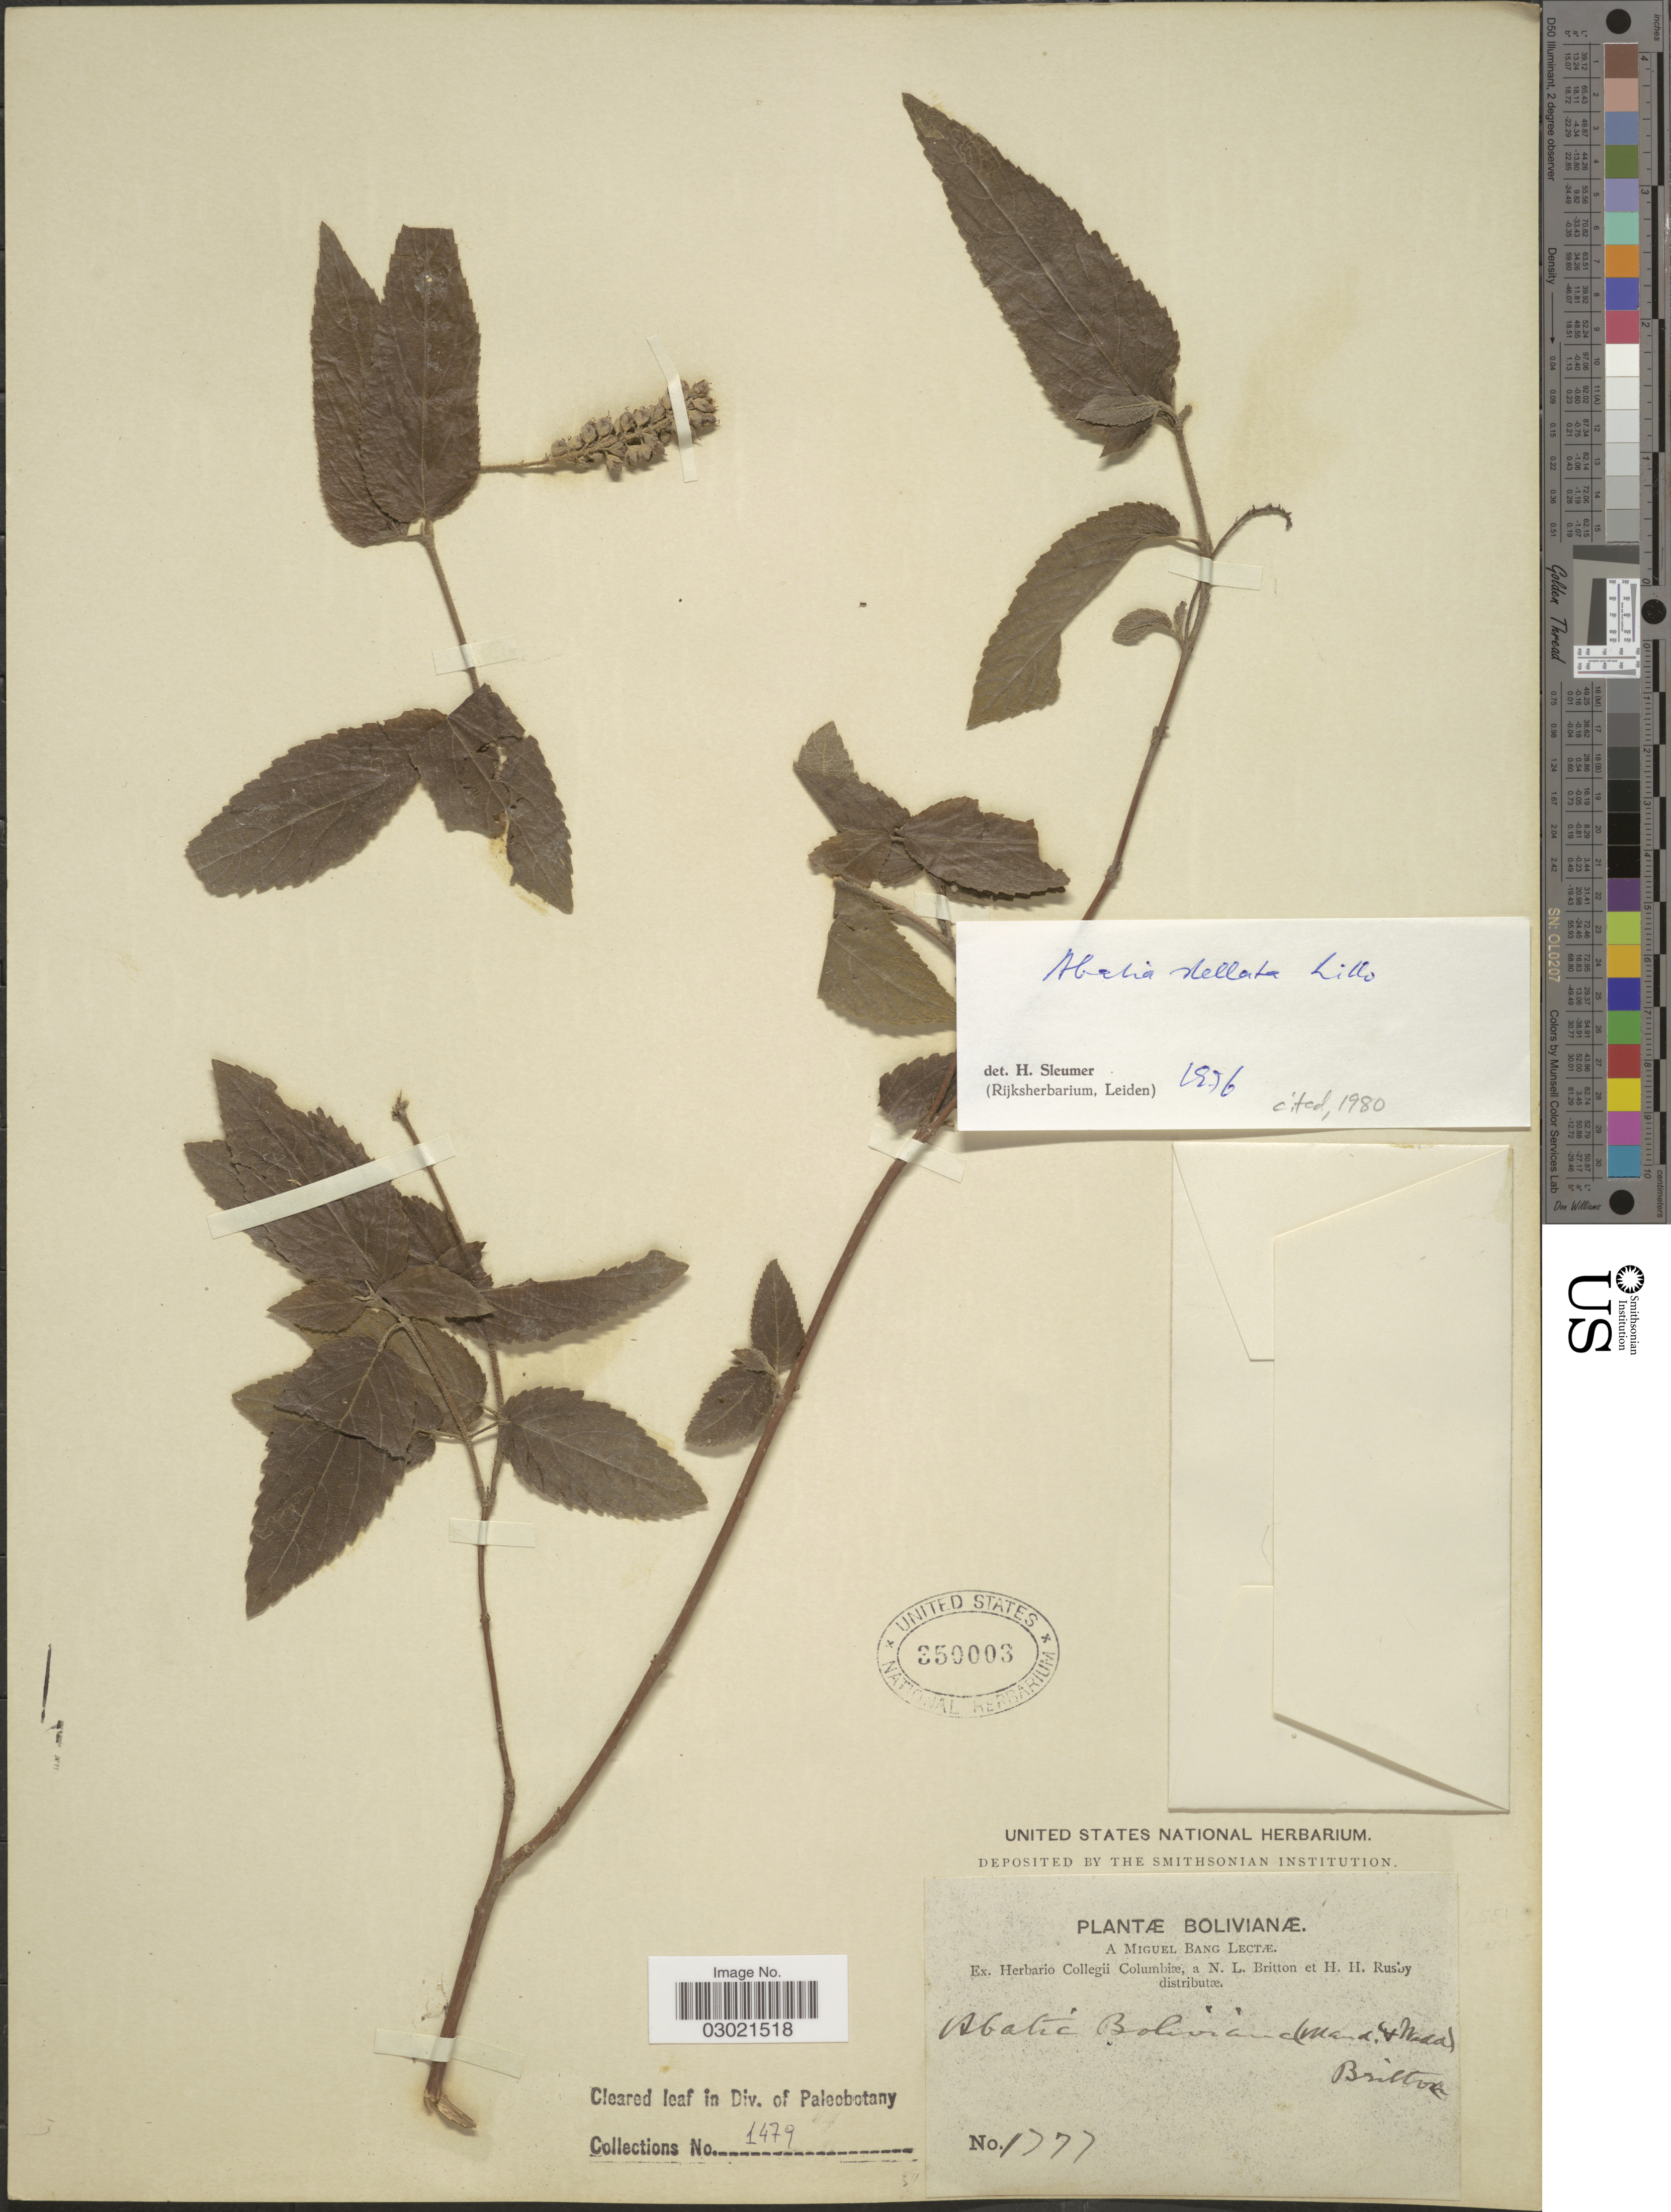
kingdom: Plantae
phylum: Tracheophyta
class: Magnoliopsida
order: Malpighiales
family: Salicaceae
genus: Abatia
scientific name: Abatia stellata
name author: Lillo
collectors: M. Bang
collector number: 1777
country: Bolivia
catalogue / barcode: US 350003